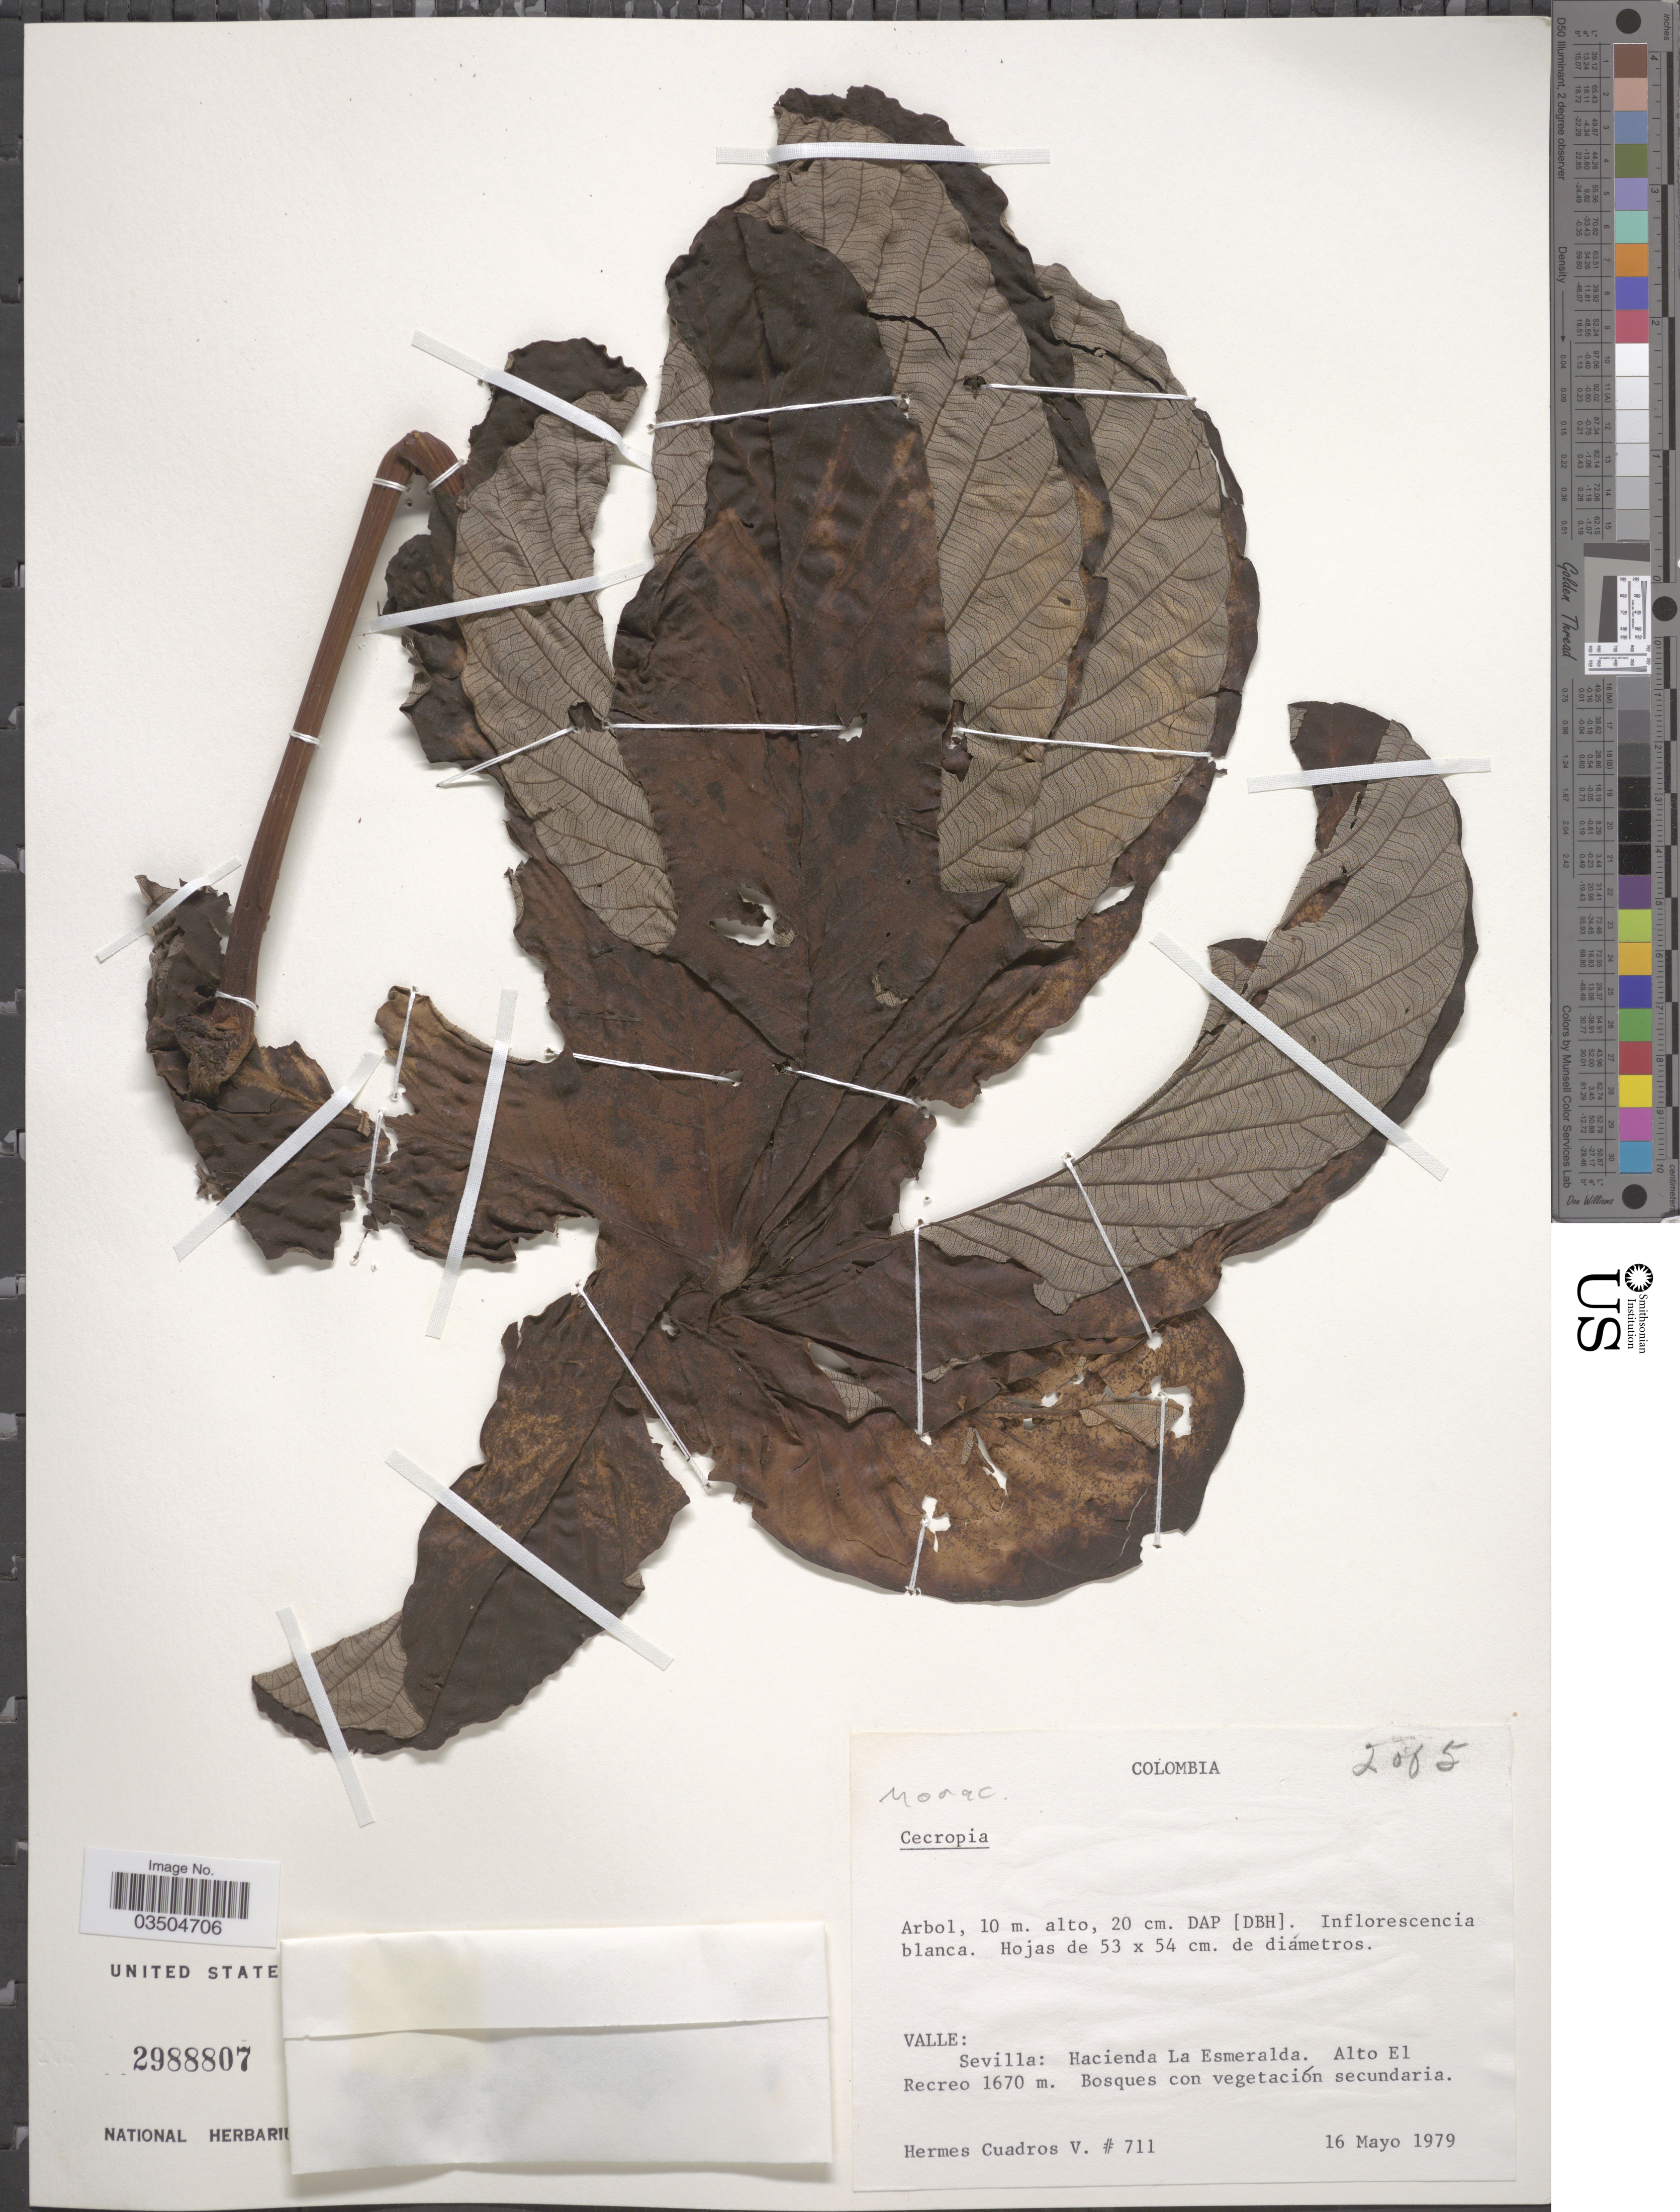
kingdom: Plantae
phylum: Tracheophyta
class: Magnoliopsida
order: Rosales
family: Urticaceae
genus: Cecropia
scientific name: Cecropia sp.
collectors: H. Cuadros V.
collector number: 711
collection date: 1979-05-16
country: Colombia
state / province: Valle del Cauca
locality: Valle: Sevilla: Hacienda La Esmeralda. Alto El Recreo.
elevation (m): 1670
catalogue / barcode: US 2988807